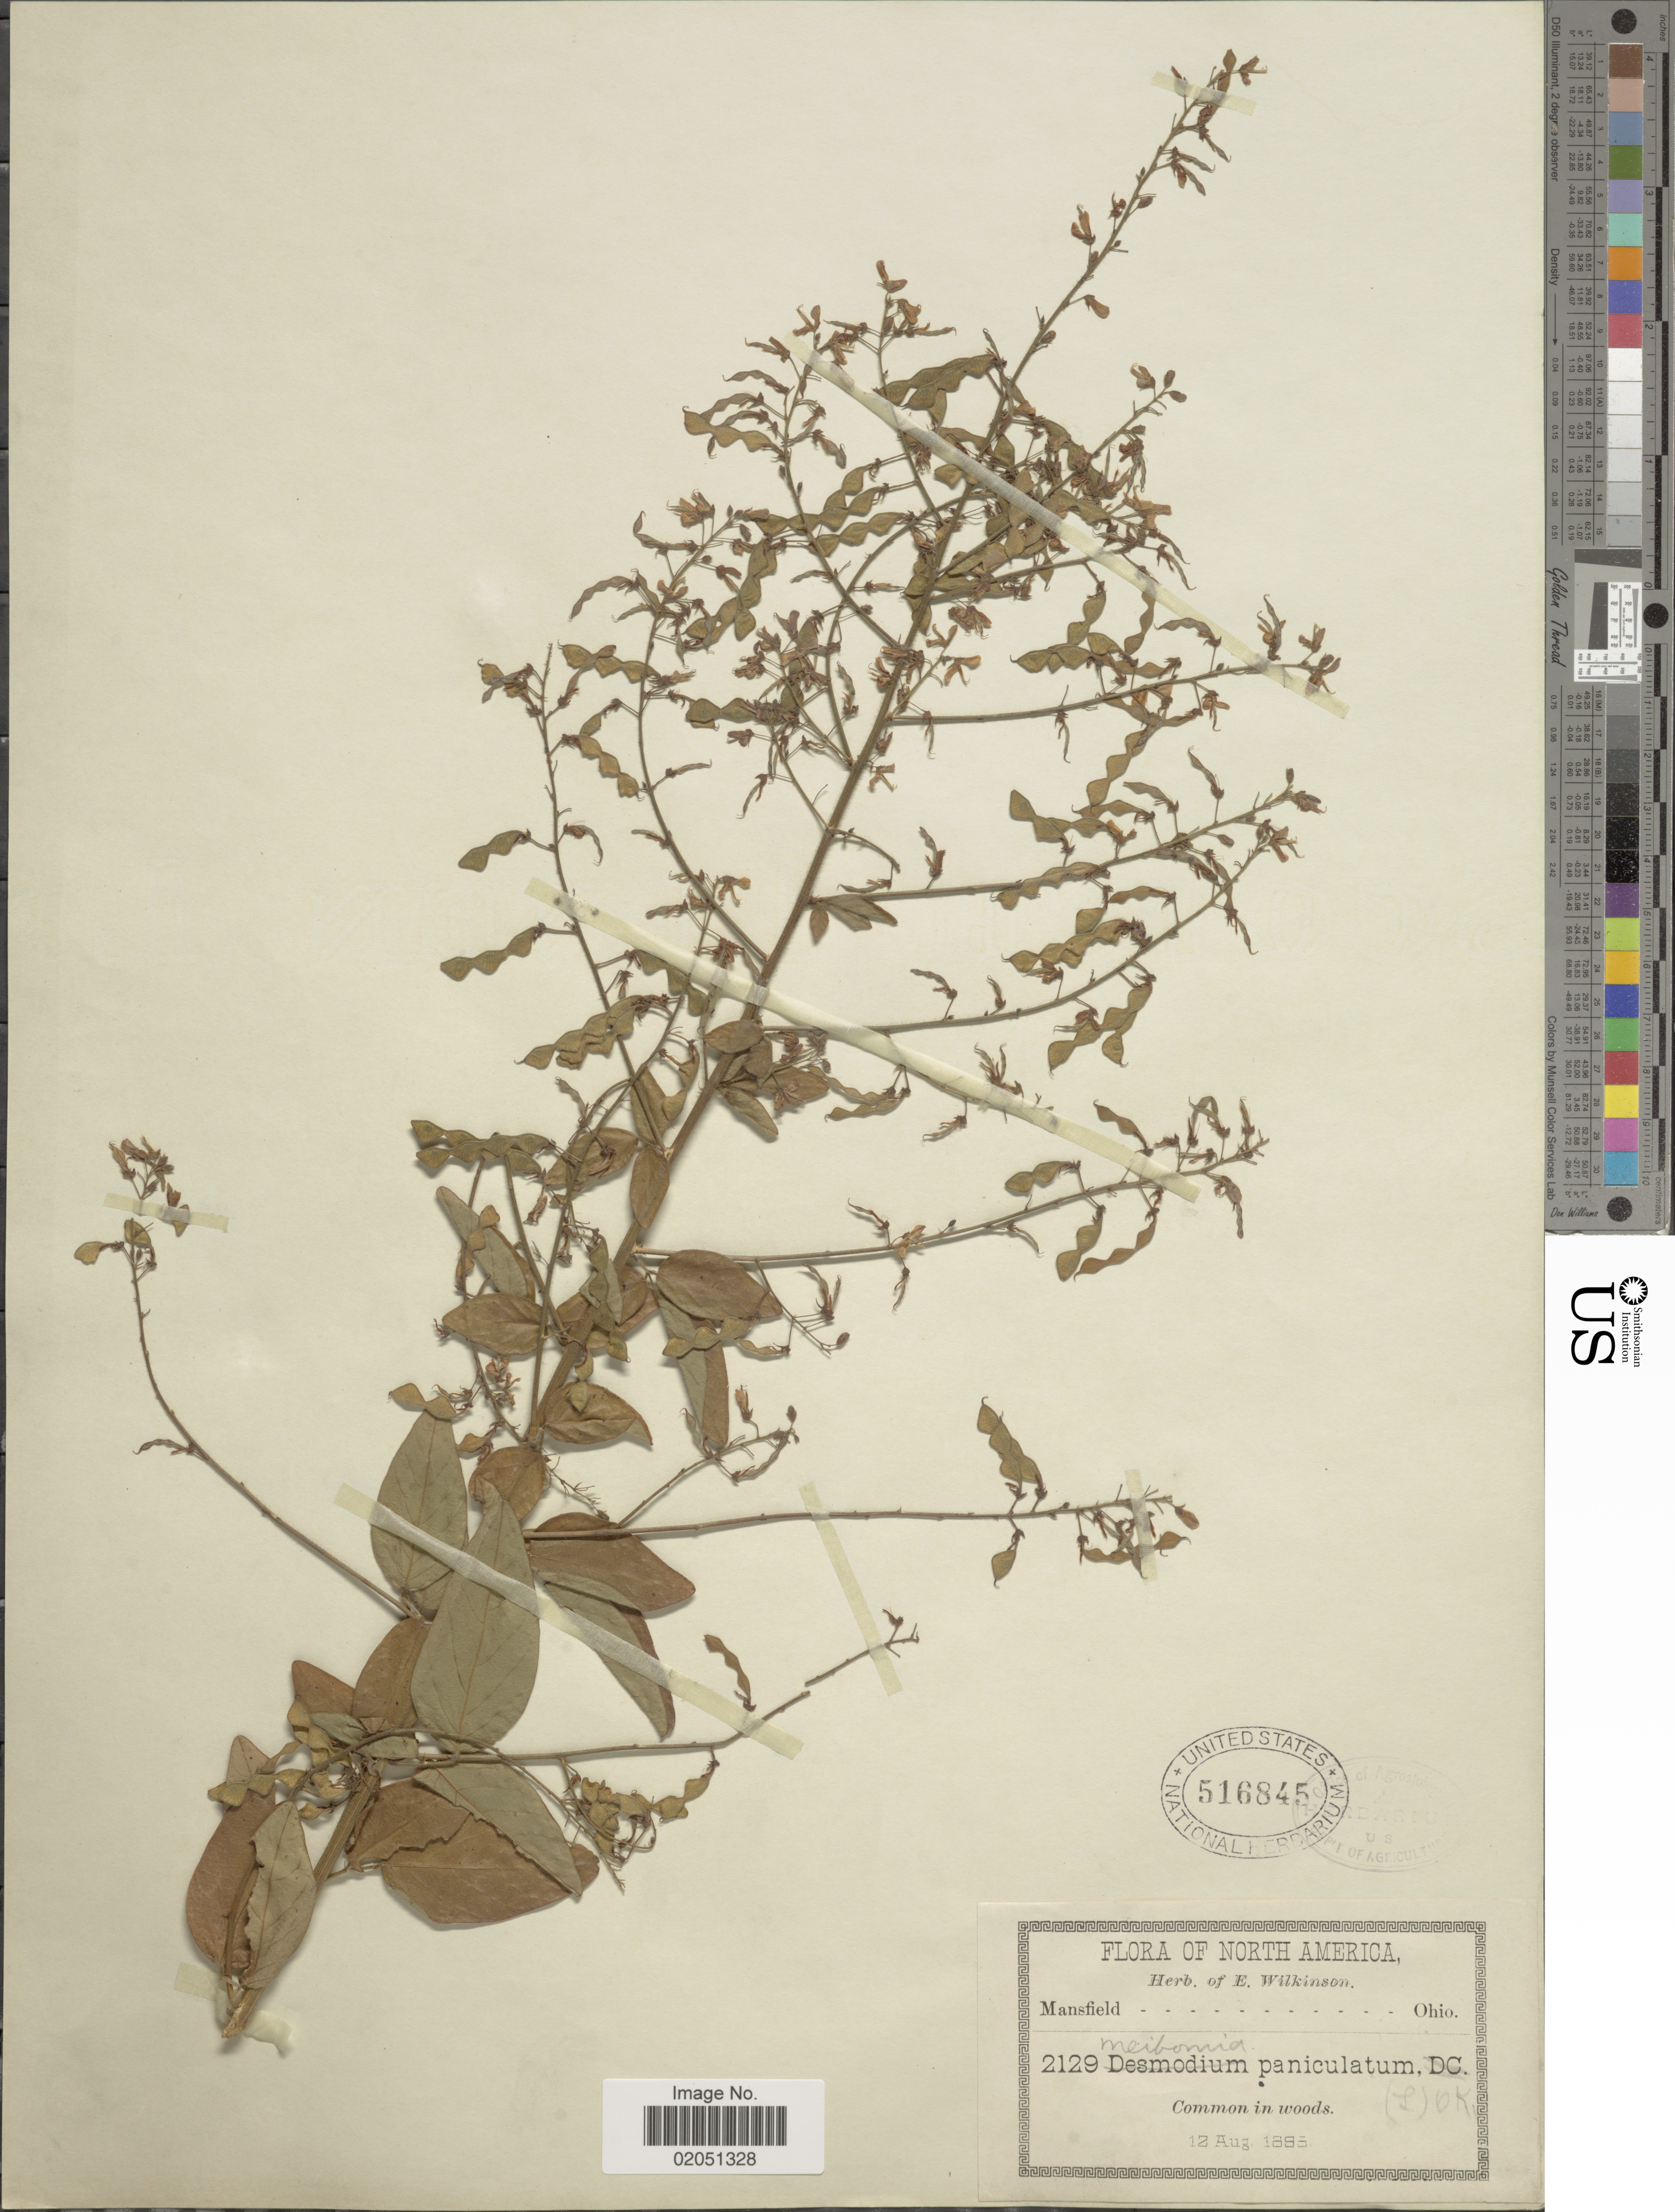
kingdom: Plantae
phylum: Tracheophyta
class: Magnoliopsida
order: Fabales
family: Fabaceae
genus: Desmodium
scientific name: Desmodium paniculatum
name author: (L.) DC.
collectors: ex herb. E. Wilkinson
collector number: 2129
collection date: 1895-08-12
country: United States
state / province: Ohio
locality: Mansfield, Common in woods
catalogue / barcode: US 516845